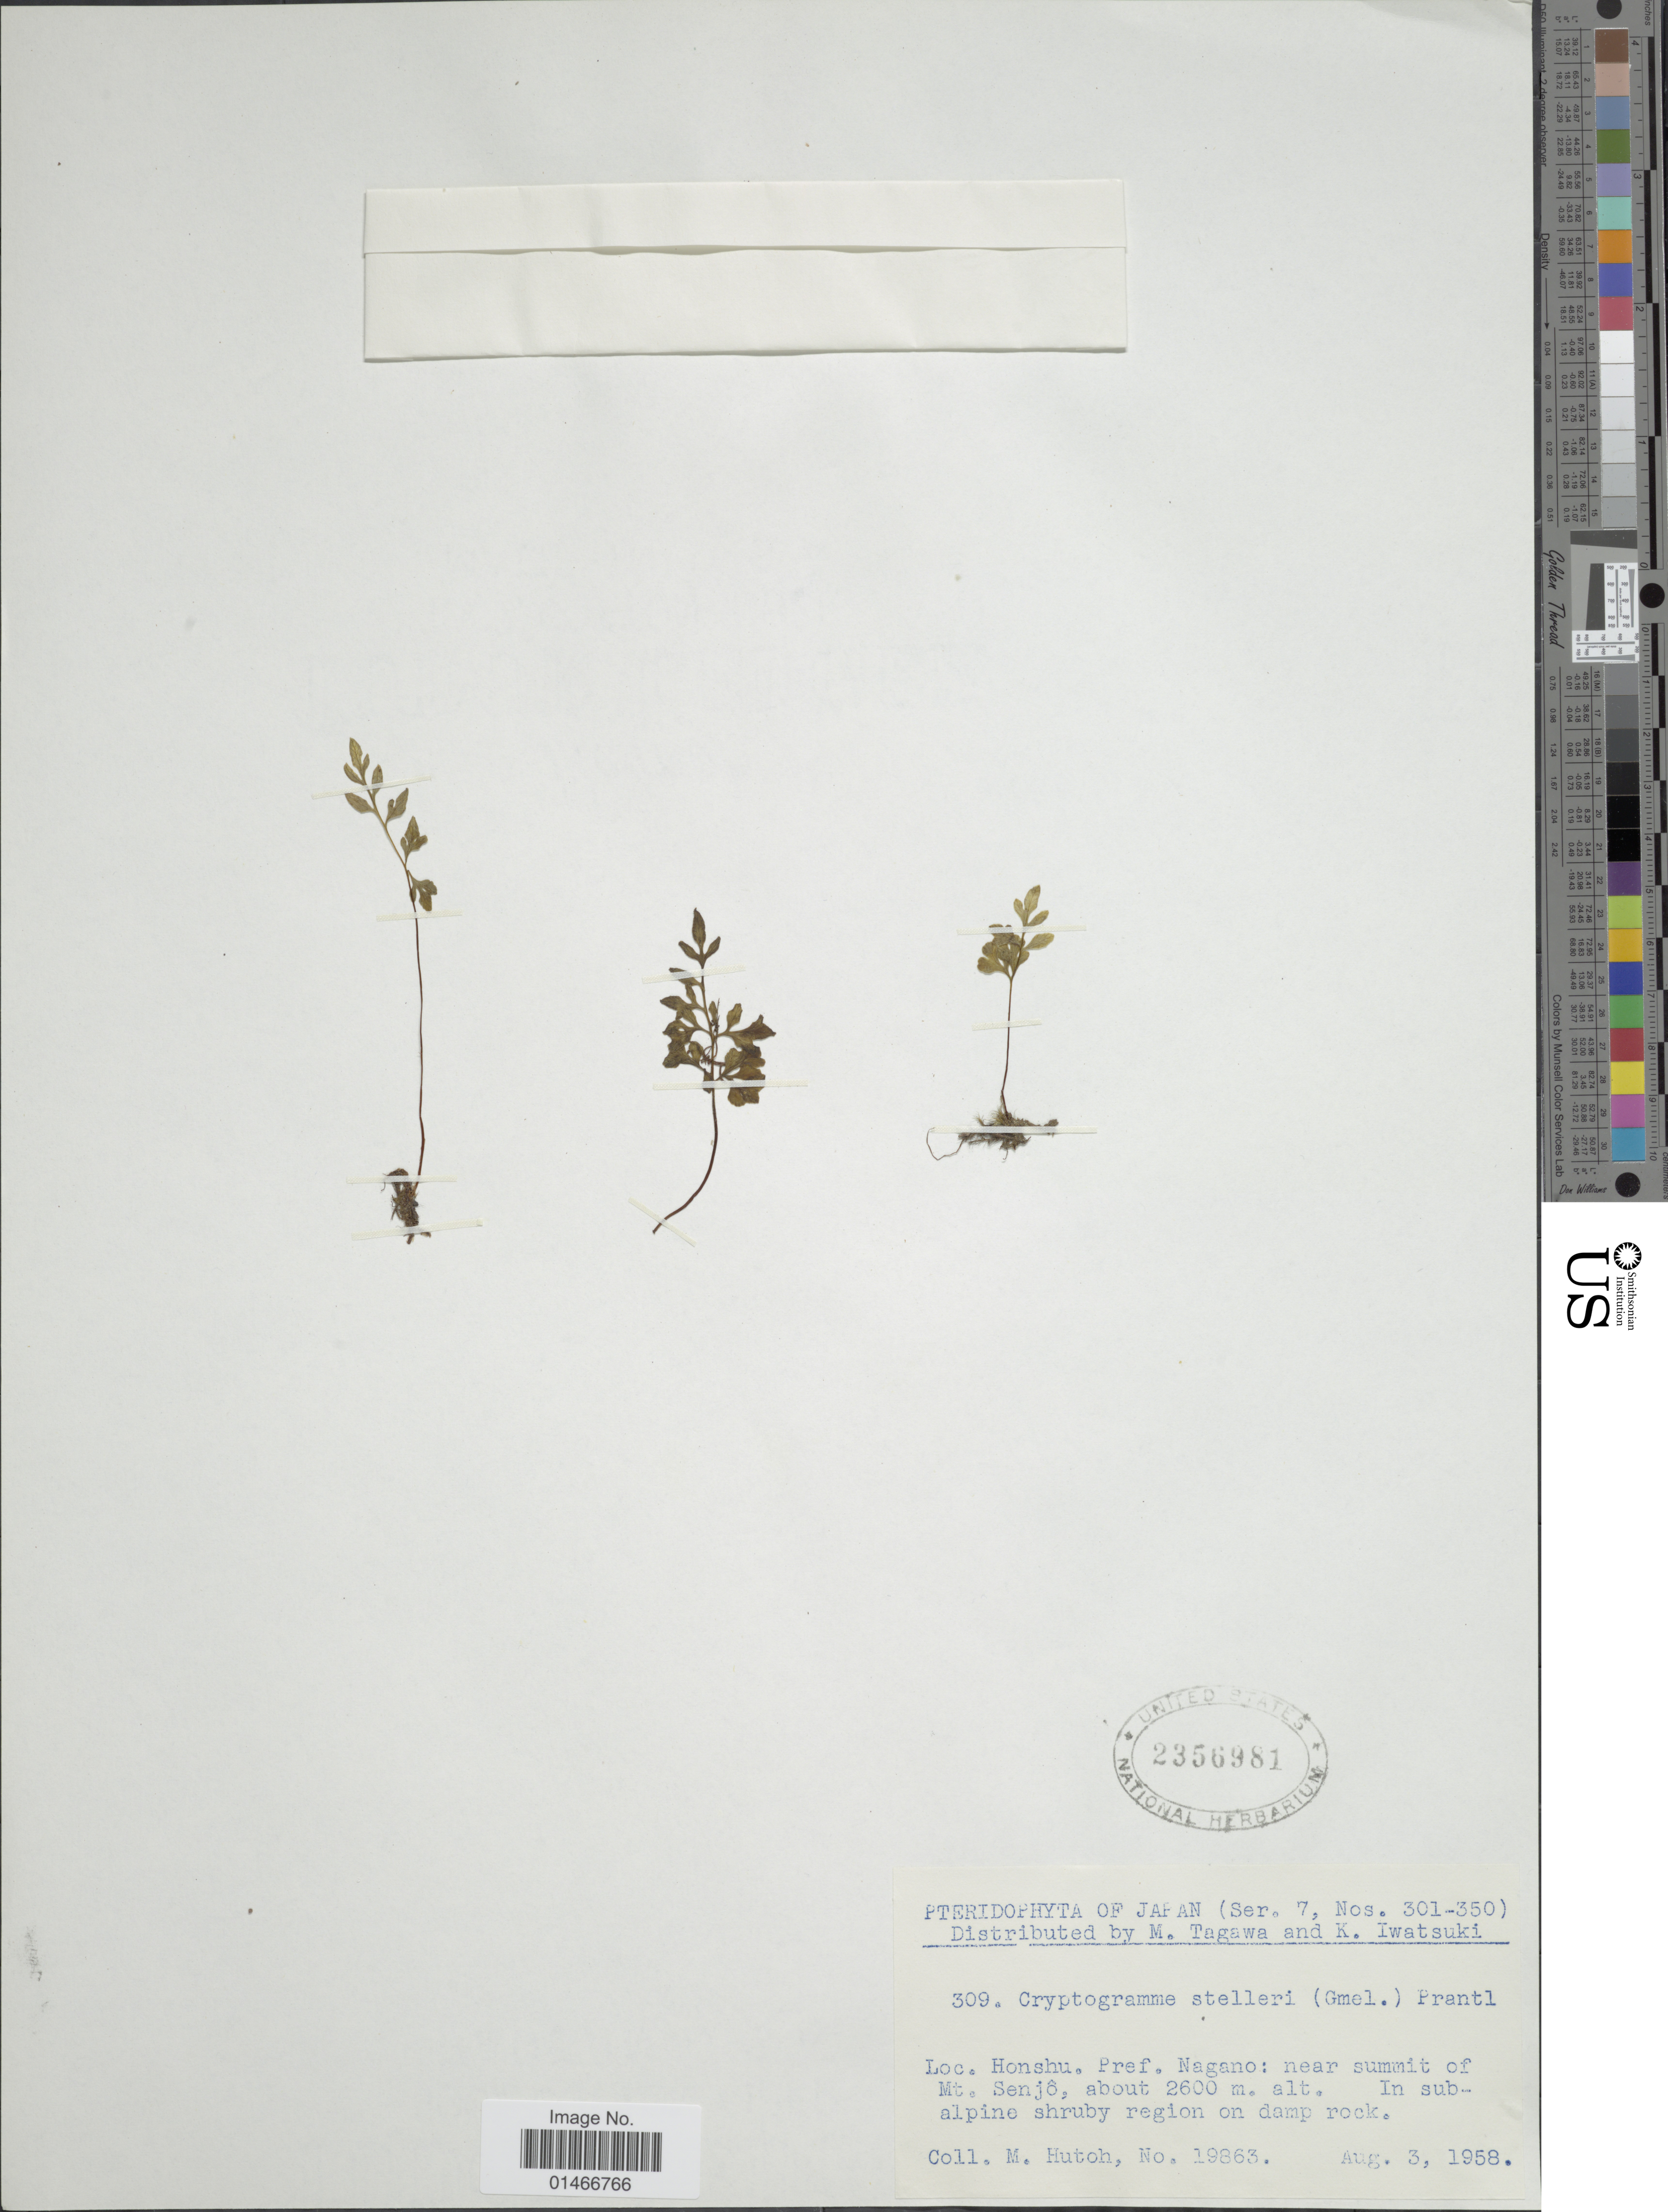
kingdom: Plantae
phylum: Tracheophyta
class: Polypodiopsida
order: Polypodiales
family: Pteridaceae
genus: Cryptogramma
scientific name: Cryptogramma stelleri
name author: (S.G. Gmel.) Prantl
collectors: M. Hutoh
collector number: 309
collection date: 1958-08-03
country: Japan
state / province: Nagano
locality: Honshu. Pref. Nagano: near summit of Mt. Senjo.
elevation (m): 2600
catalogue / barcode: US 2356981